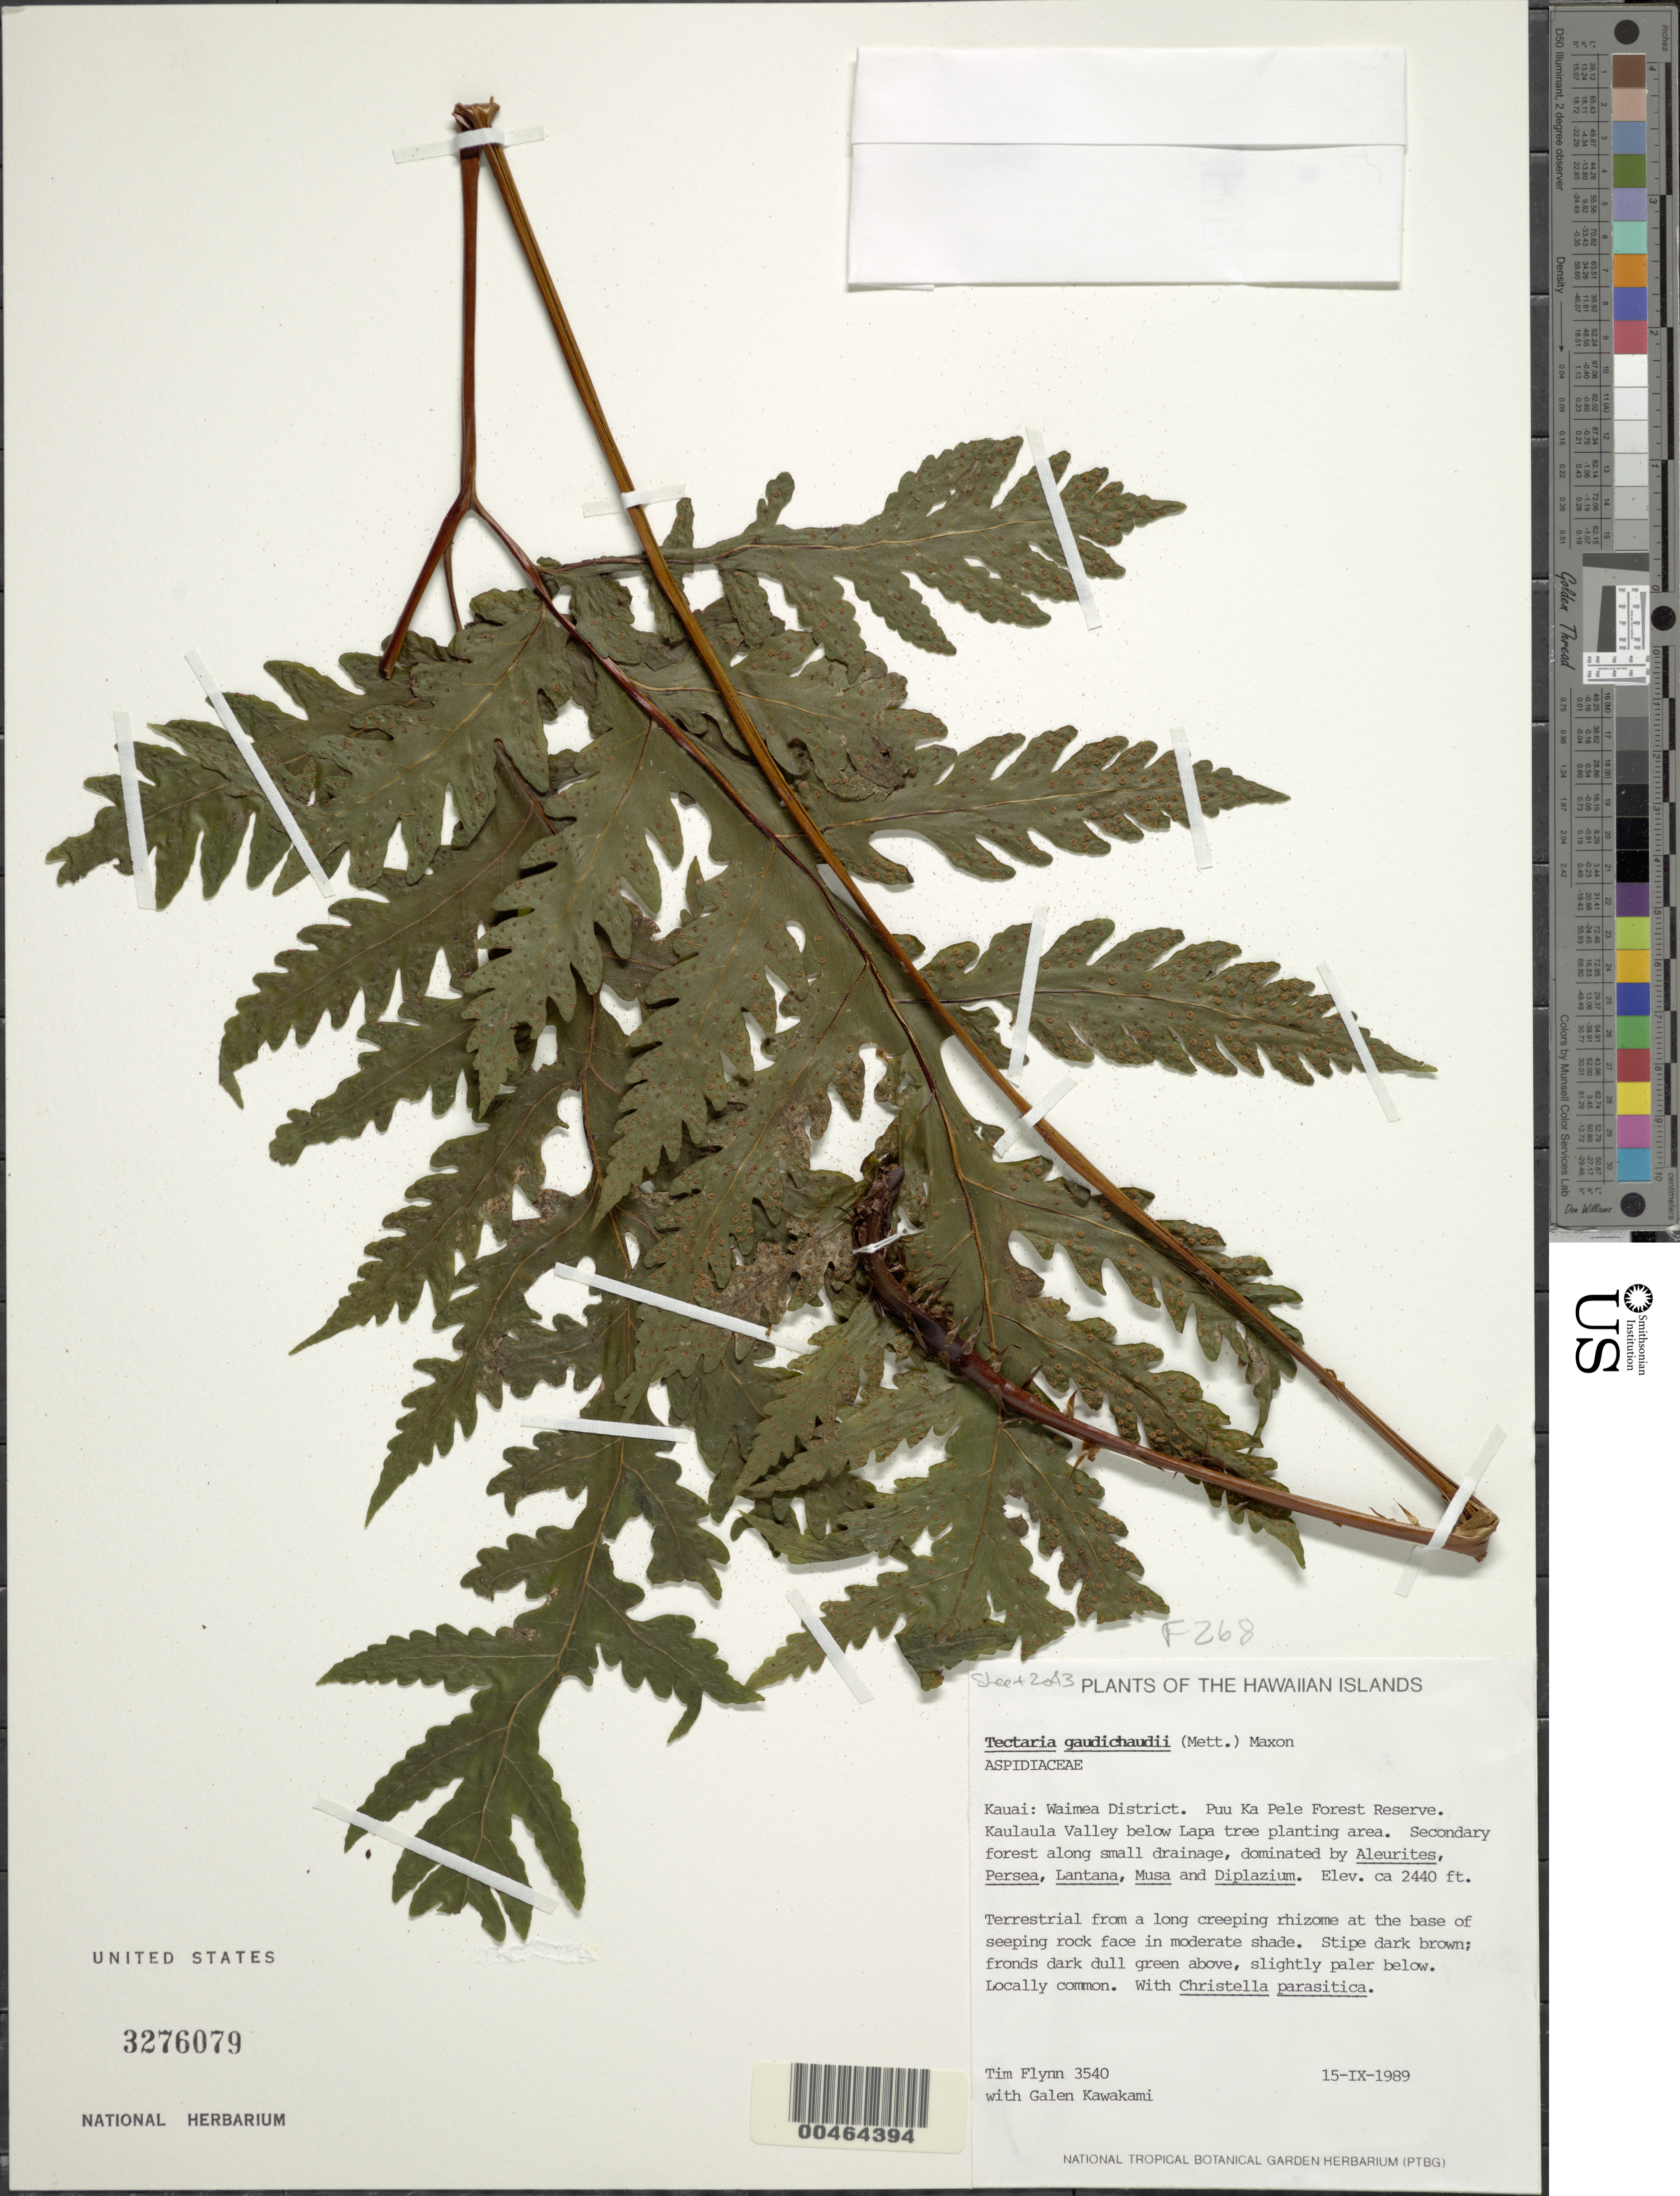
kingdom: Plantae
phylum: Tracheophyta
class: Polypodiopsida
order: Polypodiales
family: Tectariaceae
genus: Tectaria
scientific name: Tectaria gaudichaudii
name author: (Mett.) Maxon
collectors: T. W. Flynn & G. Kawakami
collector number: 3540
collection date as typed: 15 Sep 1989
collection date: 1989-09-15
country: United States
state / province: Hawaii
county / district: Kauai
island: Kaua'i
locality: Waimea District. Puu Ka Pele Forest Reserve. Kaulaula Valley below Lapa tree planting area.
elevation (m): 744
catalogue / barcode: US 3276079